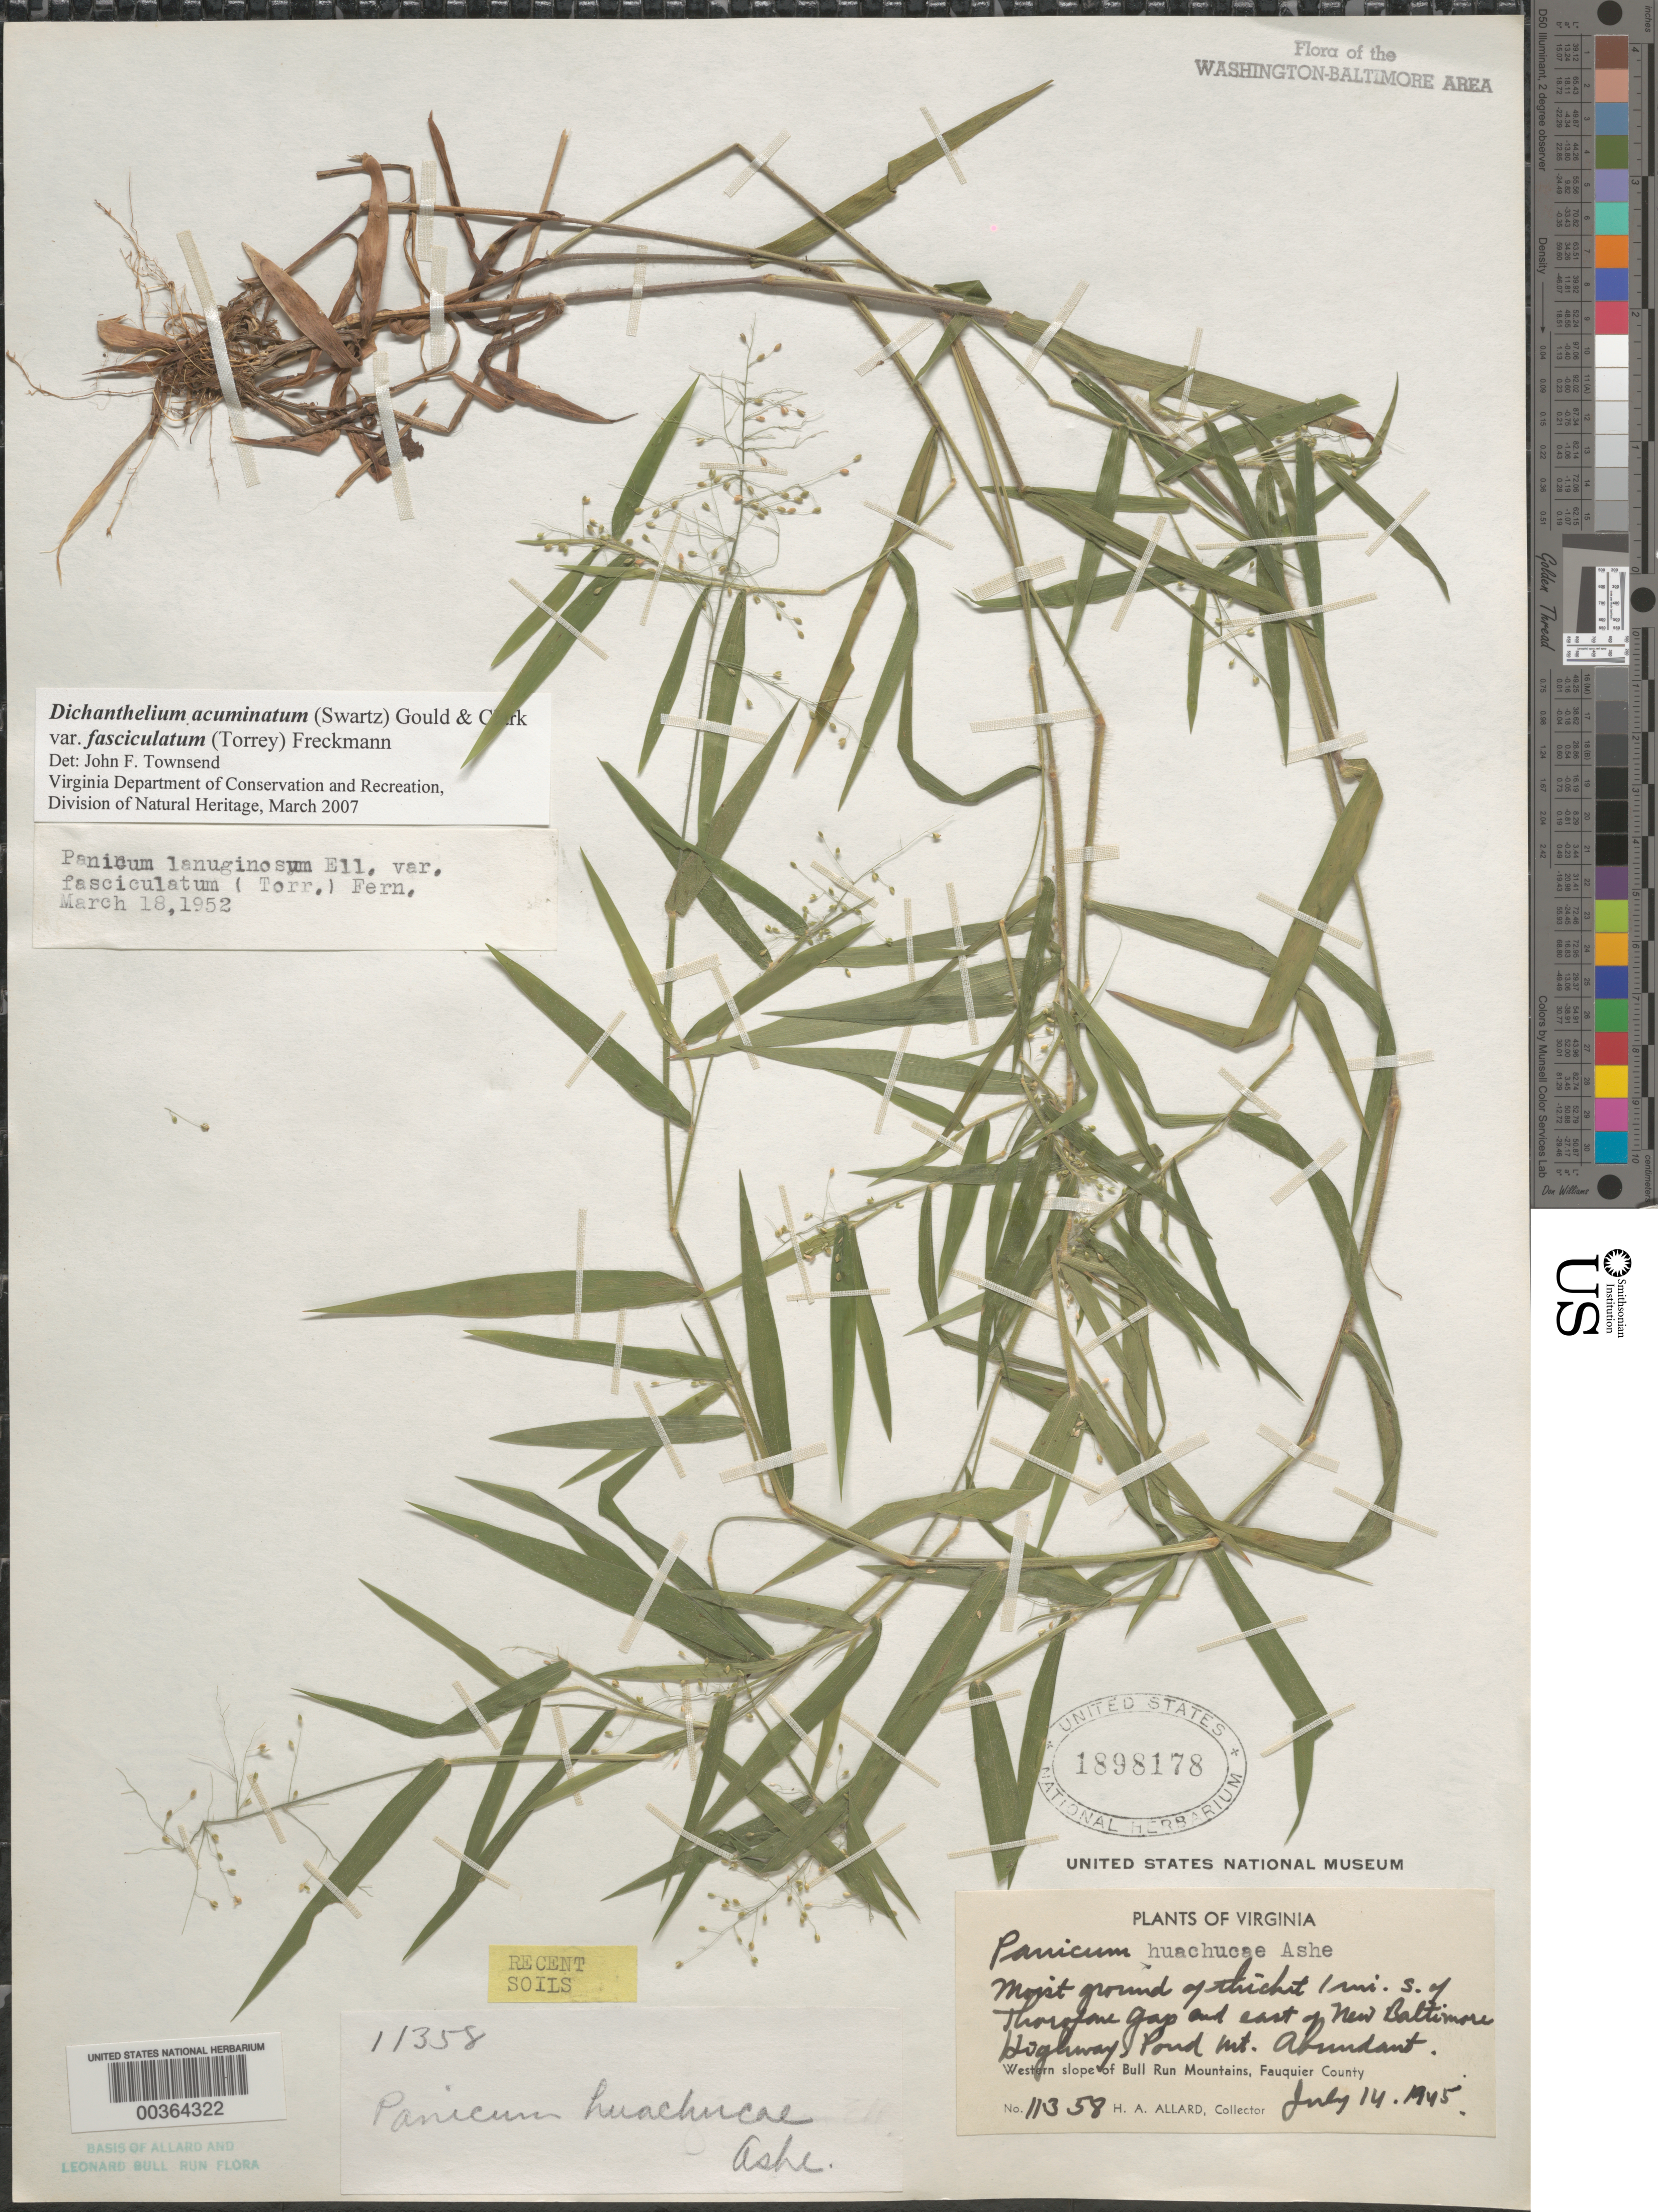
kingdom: Plantae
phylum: Tracheophyta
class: Liliopsida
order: Poales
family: Poaceae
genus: Dichanthelium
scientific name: Dichanthelium acuminatum var. fasciculatum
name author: (Torr.) Freckmann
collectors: H. A. Allard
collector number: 11358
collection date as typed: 14 Jul 1945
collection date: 1945-07-14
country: United States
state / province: Virginia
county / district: Fauquier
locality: South of Thorofare Gap, east of New Baltimore Highway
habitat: Moist ground of thicket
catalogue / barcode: US 1898178